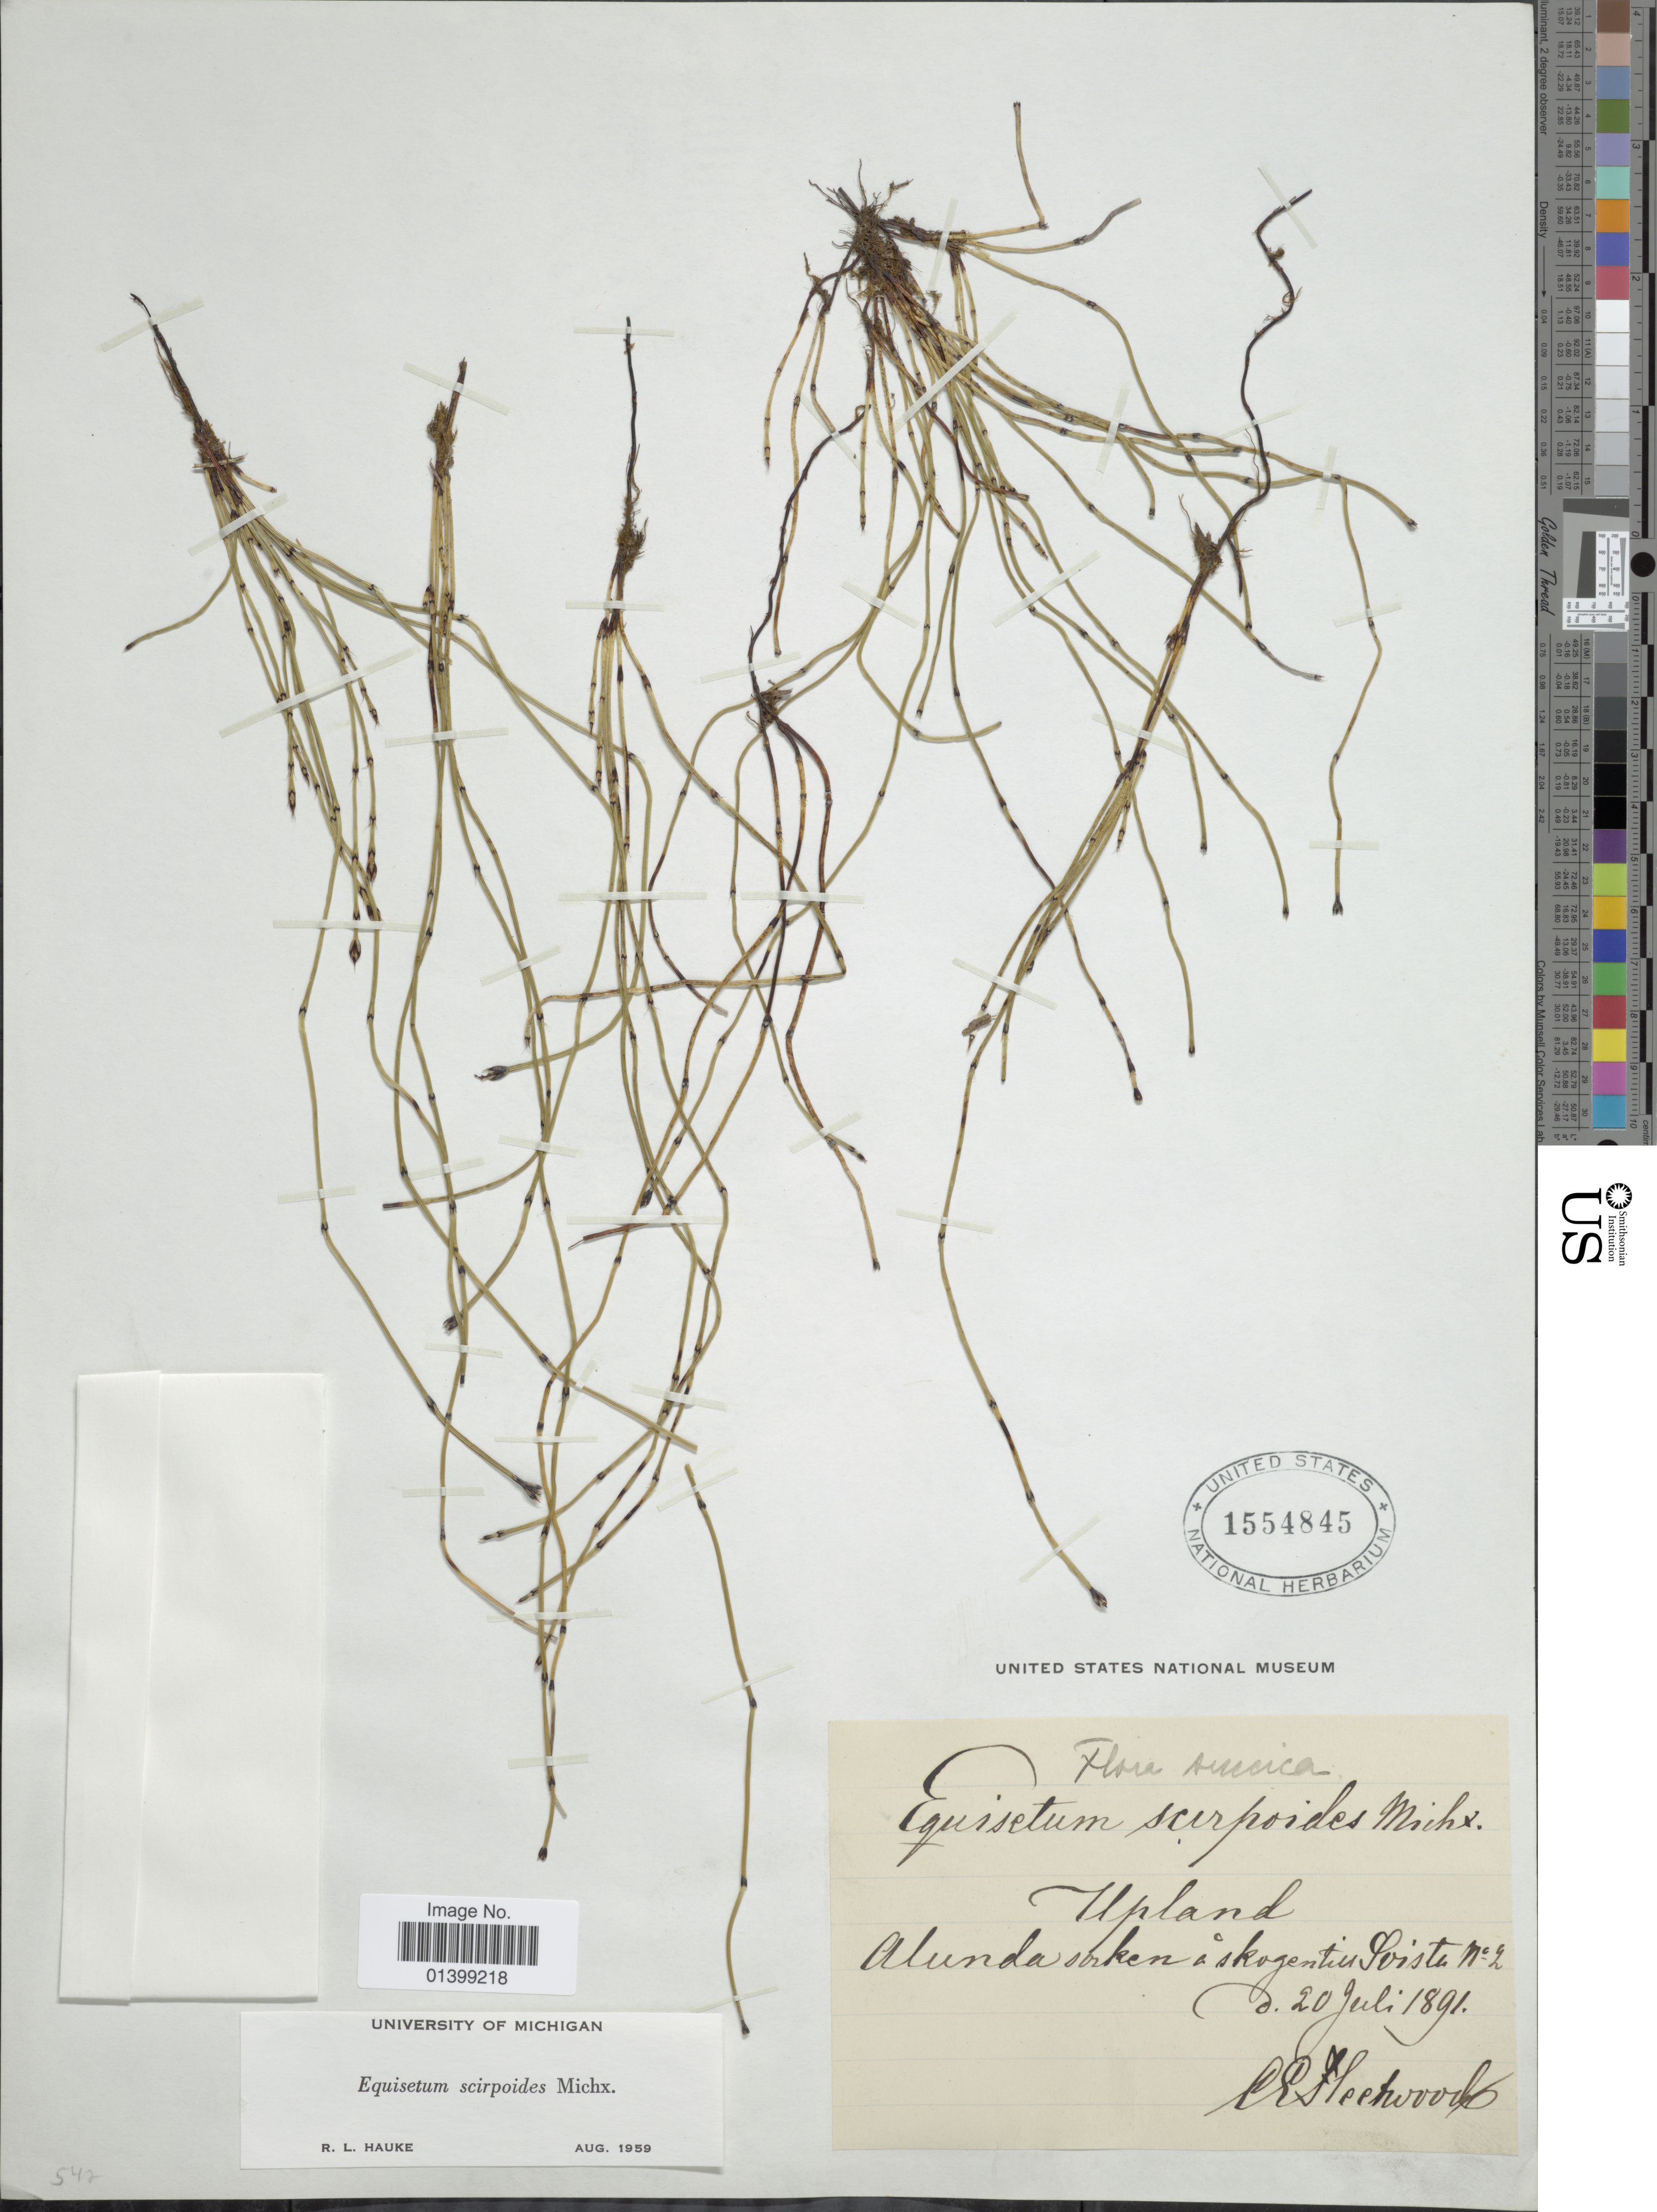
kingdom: Plantae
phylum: Tracheophyta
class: Polypodiopsida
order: Equisetales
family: Equisetaceae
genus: Equisetum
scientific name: Equisetum scirpoides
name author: Michx.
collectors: C. Heetwoods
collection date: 1891-07-20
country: Sweden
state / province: Uppsala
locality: Upland, Alunda socken a skogentiss Svista.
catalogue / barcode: US 1554845